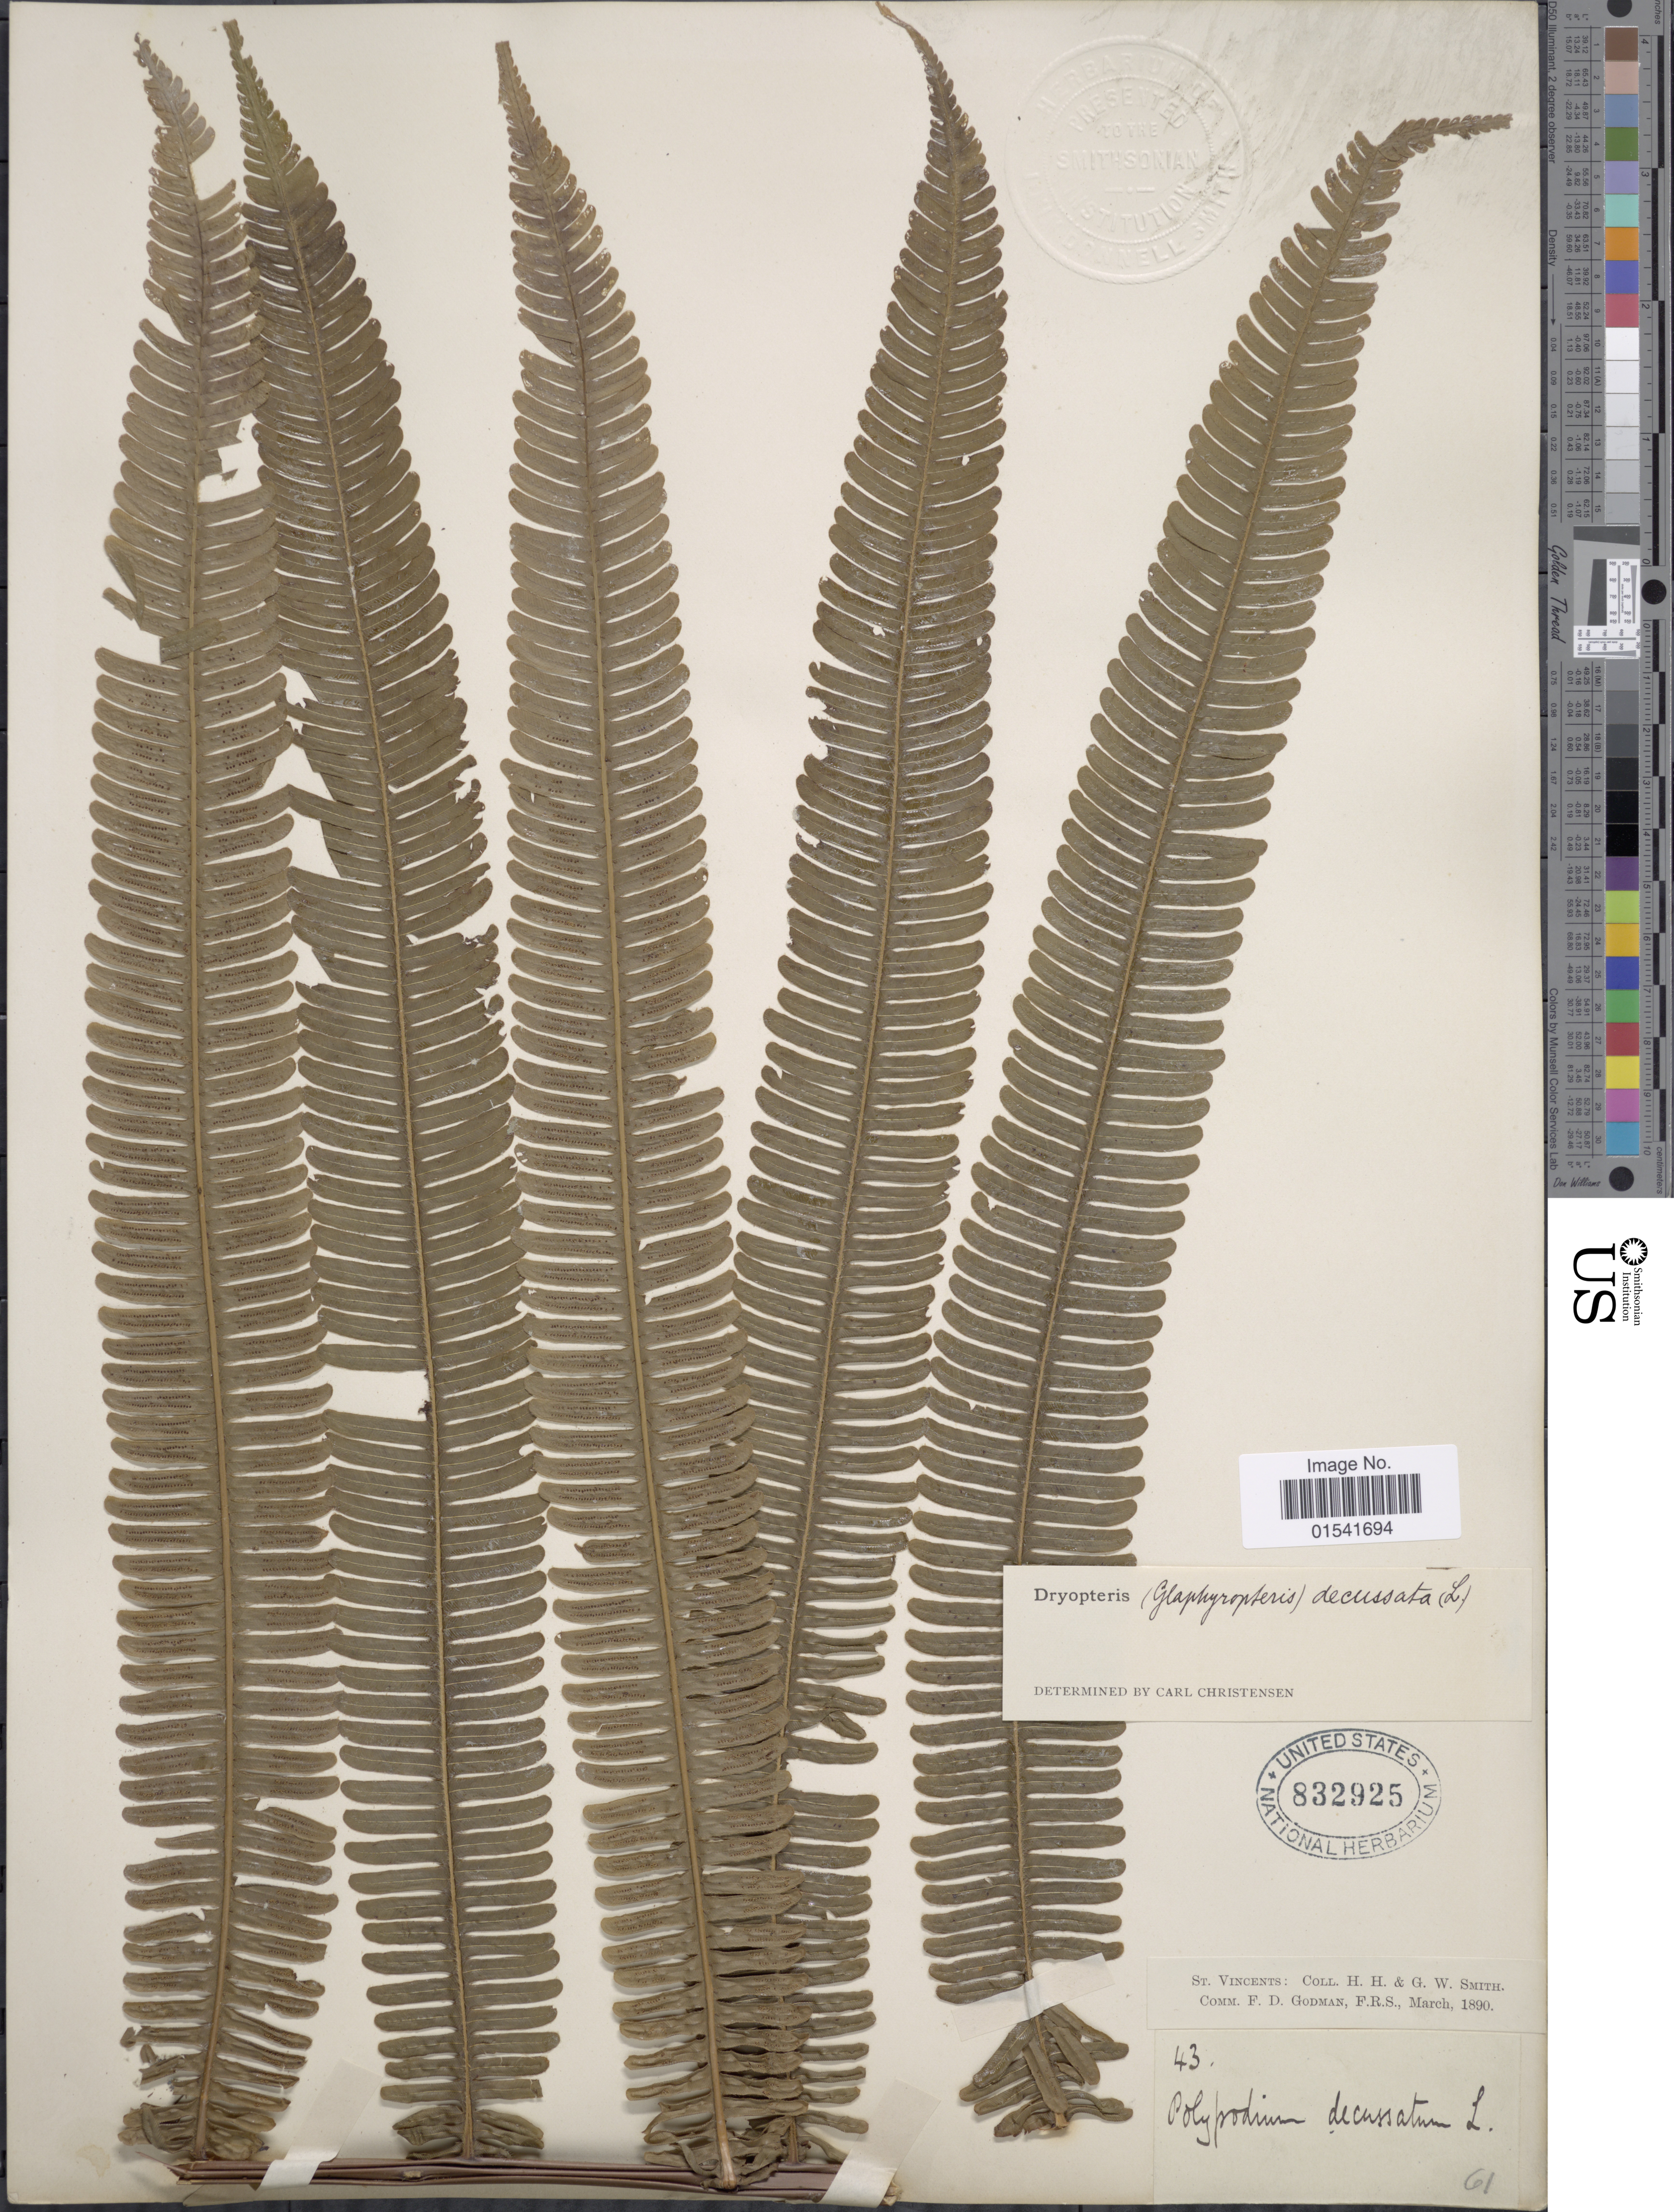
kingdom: Plantae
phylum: Tracheophyta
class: Polypodiopsida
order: Polypodiales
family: Thelypteridaceae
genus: Steiropteris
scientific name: Steiropteris decussata (L.) comb. nov., ined. 2015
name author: (L.)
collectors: H. H. Smith & G. Smith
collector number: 43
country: St. Vincent - Grenadines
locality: St. Vincents.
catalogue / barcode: US 832925